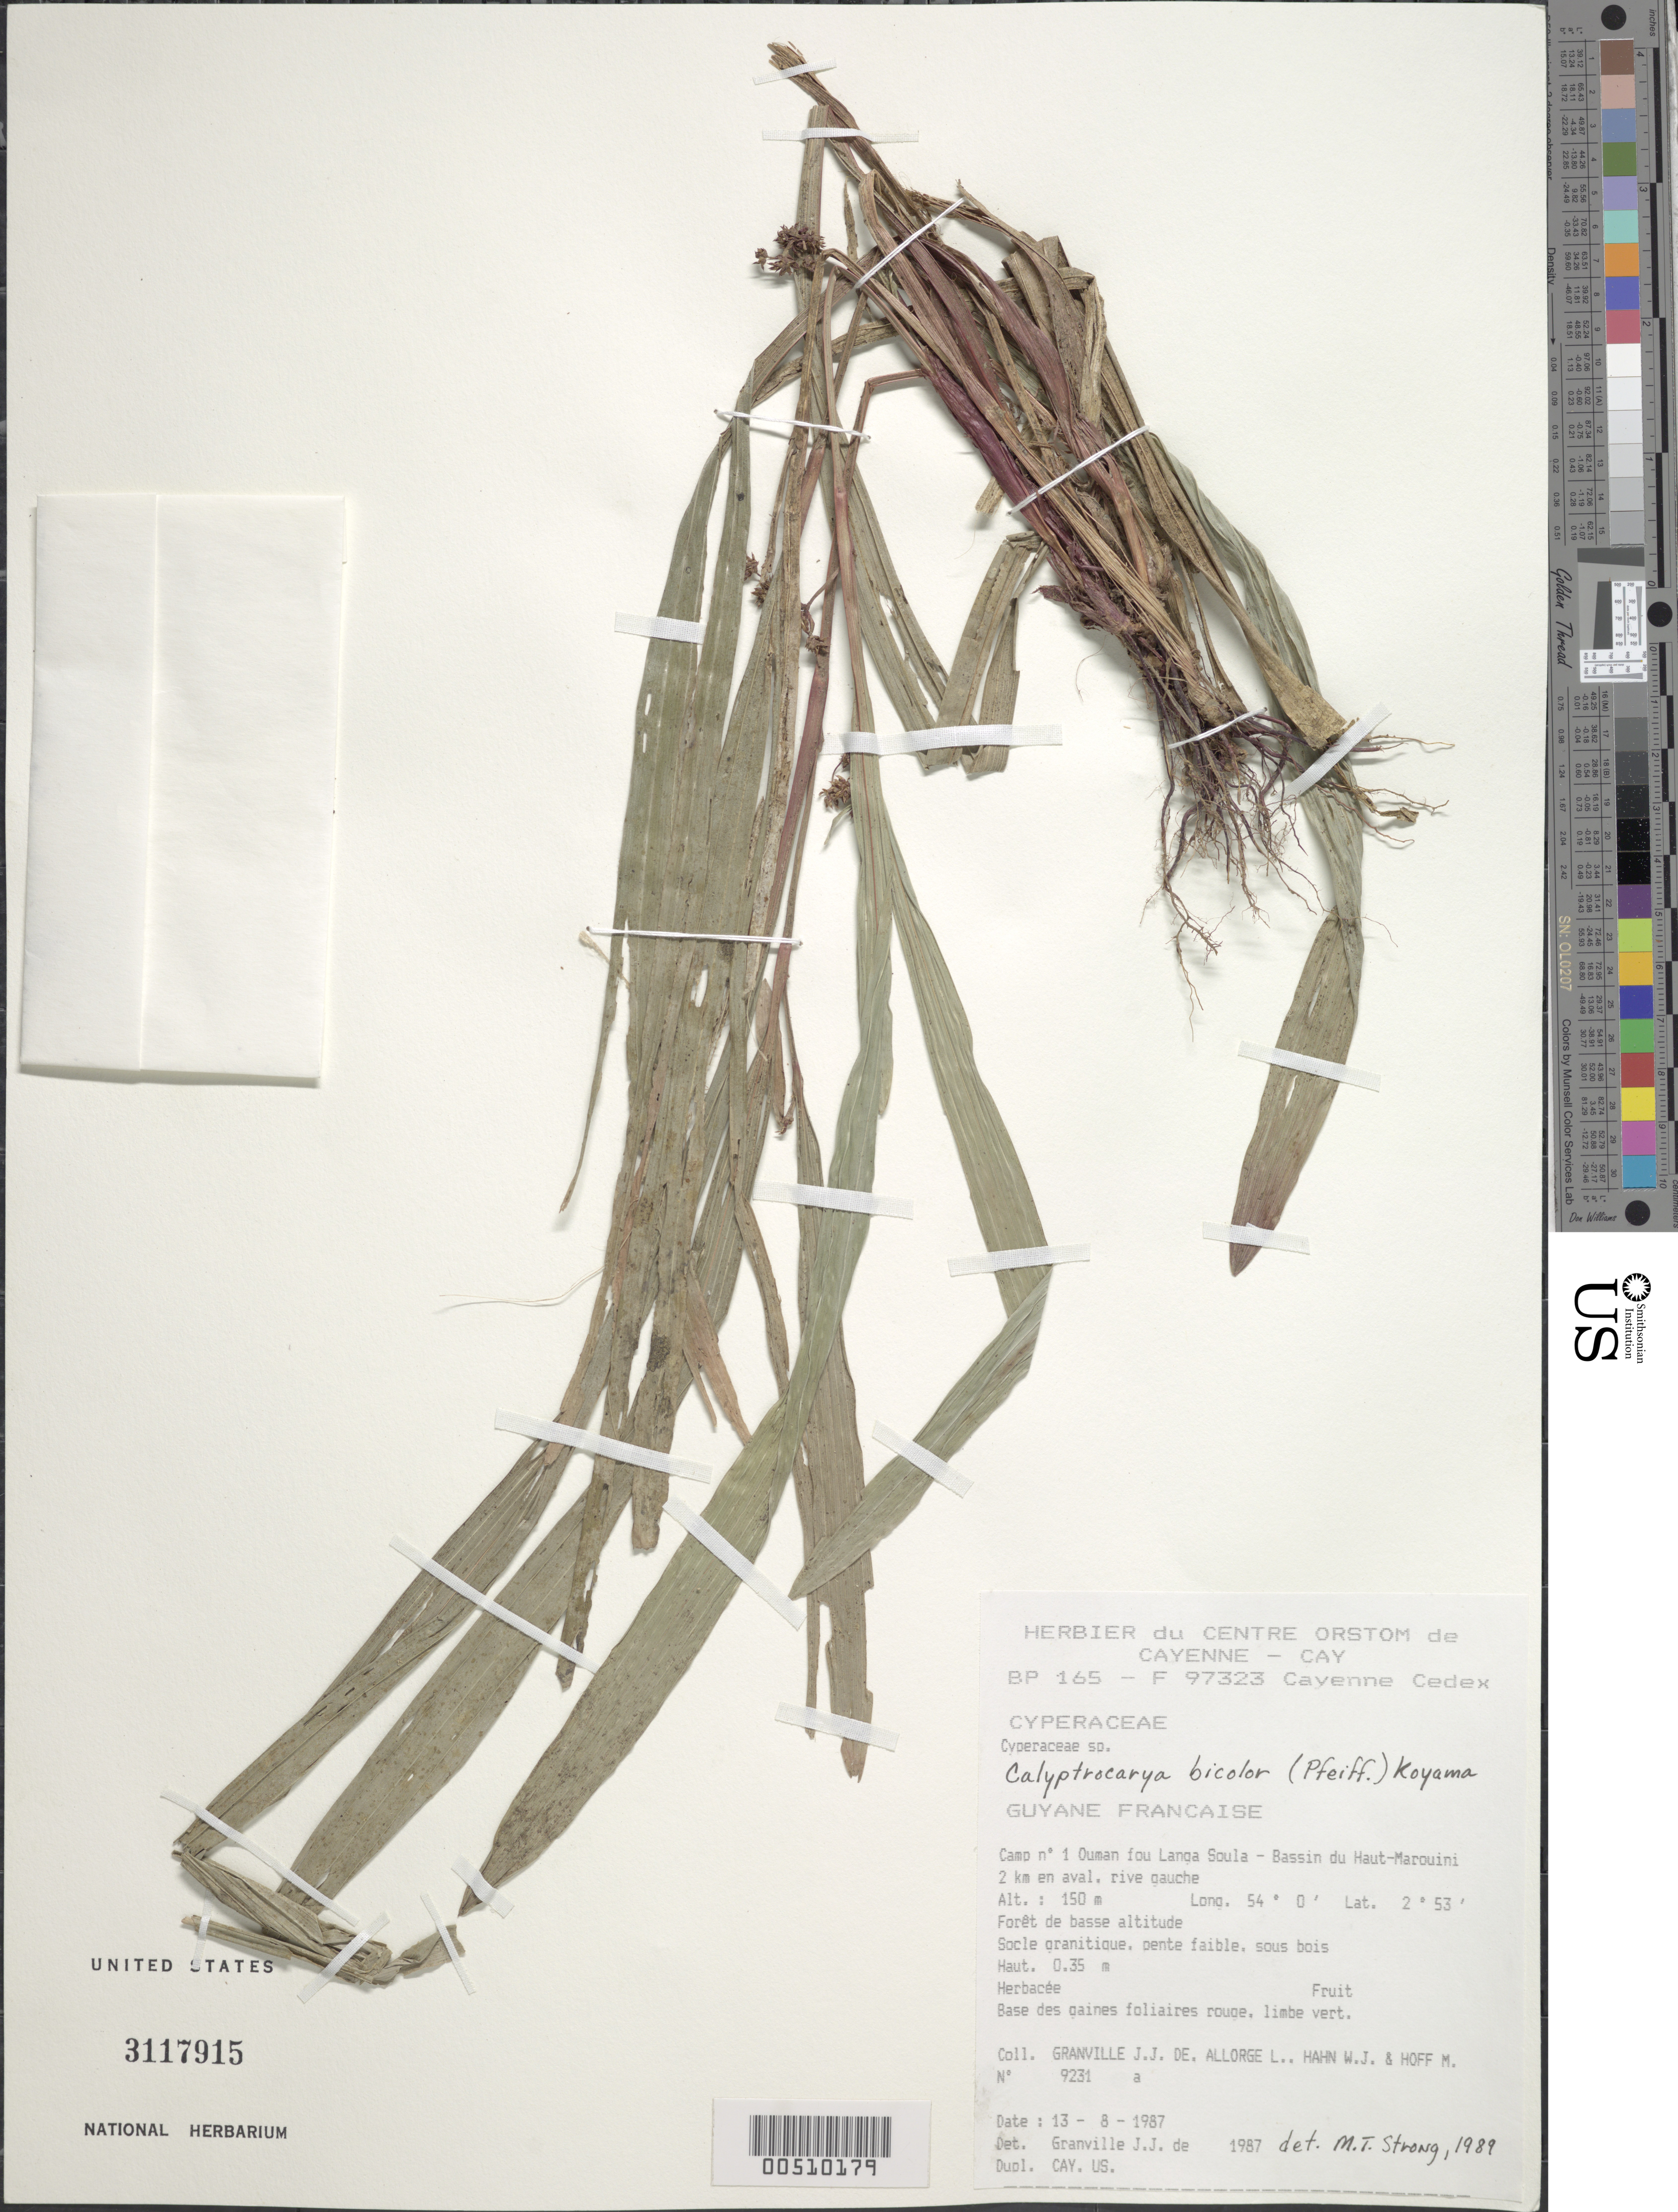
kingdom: Plantae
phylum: Tracheophyta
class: Liliopsida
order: Poales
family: Cyperaceae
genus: Calyptrocarya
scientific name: Calyptrocarya bicolor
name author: (H. Pfeiff.) T. Koyama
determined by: Strong, M. T., (US), Smithsonian Institution - National Museum of Natural History (UNITED STATES)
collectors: J.-J. de Granville, L. Allorge, W. J. Hahn & M. Hoff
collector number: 9231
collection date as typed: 13 Aug 1987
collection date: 1987-08-13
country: French Guiana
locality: Camp no. 1, Ouman fou Langa Soula - Bassin du Haut-Marouini, 2 km en aval. rive gauche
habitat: Foret de basse altitude; socle granitique, pente faible, sous bois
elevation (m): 150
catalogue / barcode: US 3117915